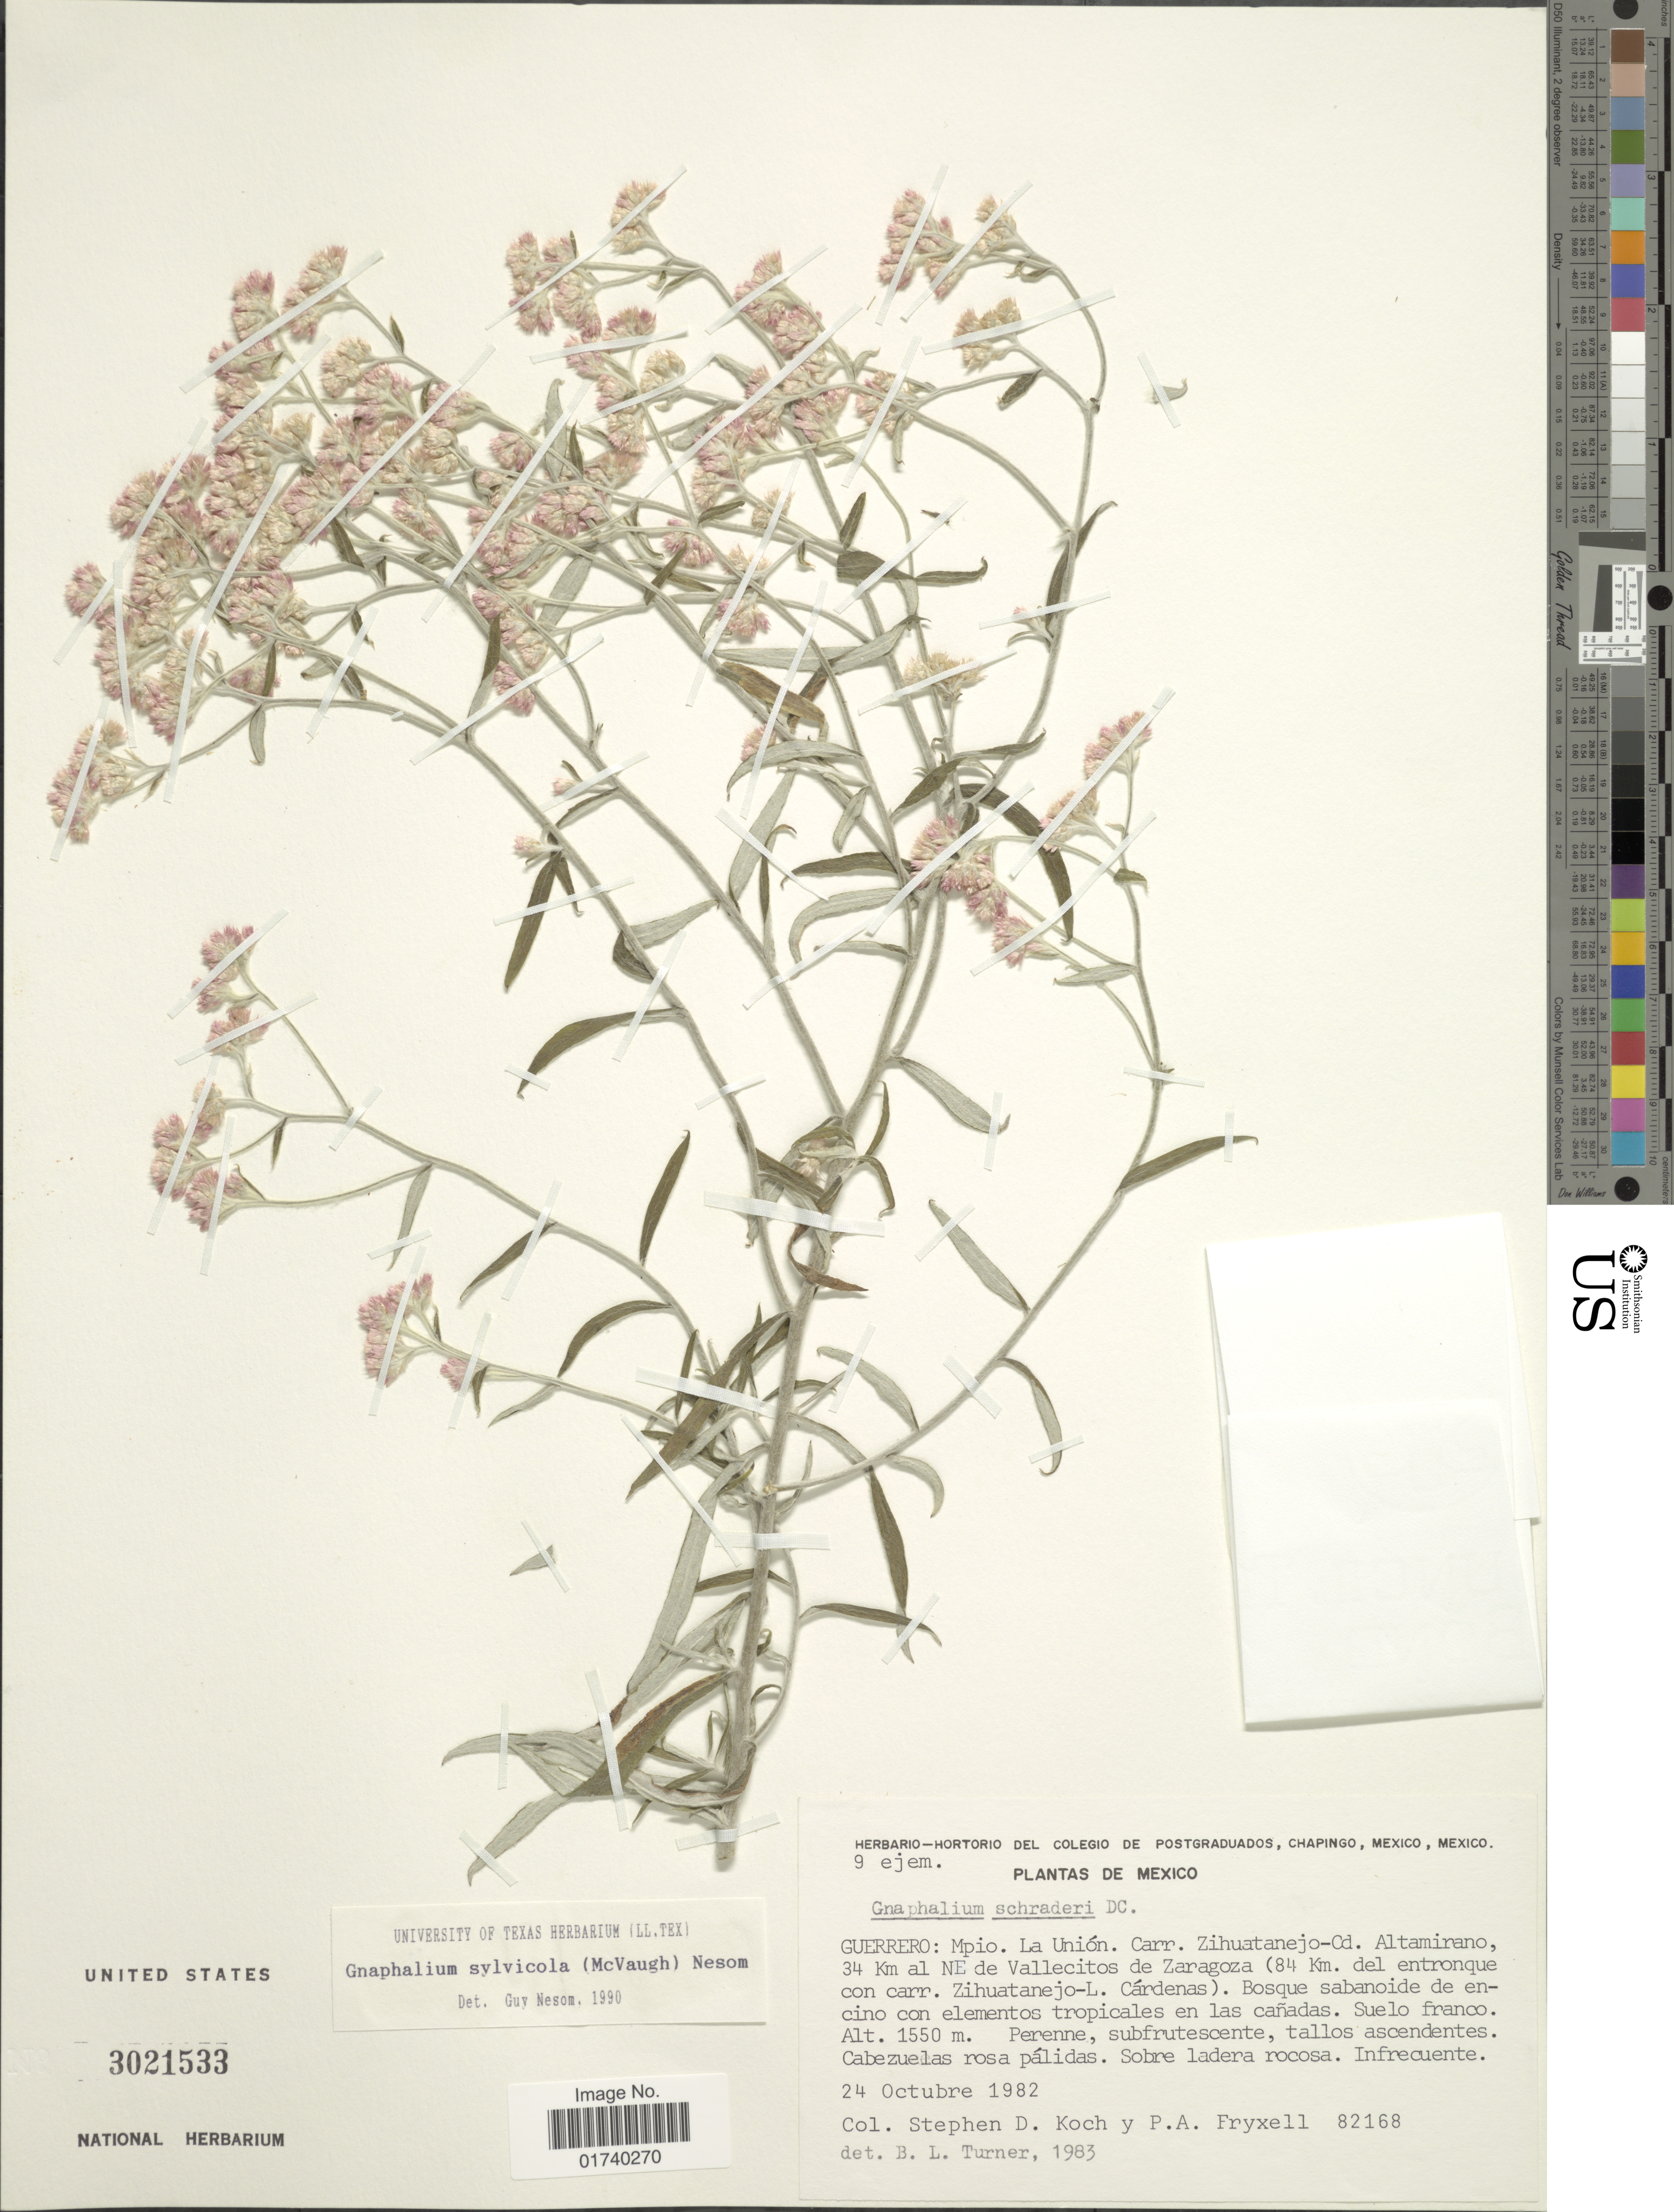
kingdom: Plantae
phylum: Tracheophyta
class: Magnoliopsida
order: Asterales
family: Asteraceae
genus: Pseudognaphalium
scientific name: Pseudognaphalium sylvicola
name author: (McVaugh) G.L. Nesom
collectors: S. D. Koch & P. A. Fryxell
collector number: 82168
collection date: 1982-10-24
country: Mexico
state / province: Guerrero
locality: Mpio, La Union, Carr Zihuatanejo - Cd. Altamirano 34 km al NE de Vallecitos, de Zaragoza ( 84 km al entronque con carr. Zihuatanejo - L. Cardenas ).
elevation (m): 1550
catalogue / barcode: US 3021533